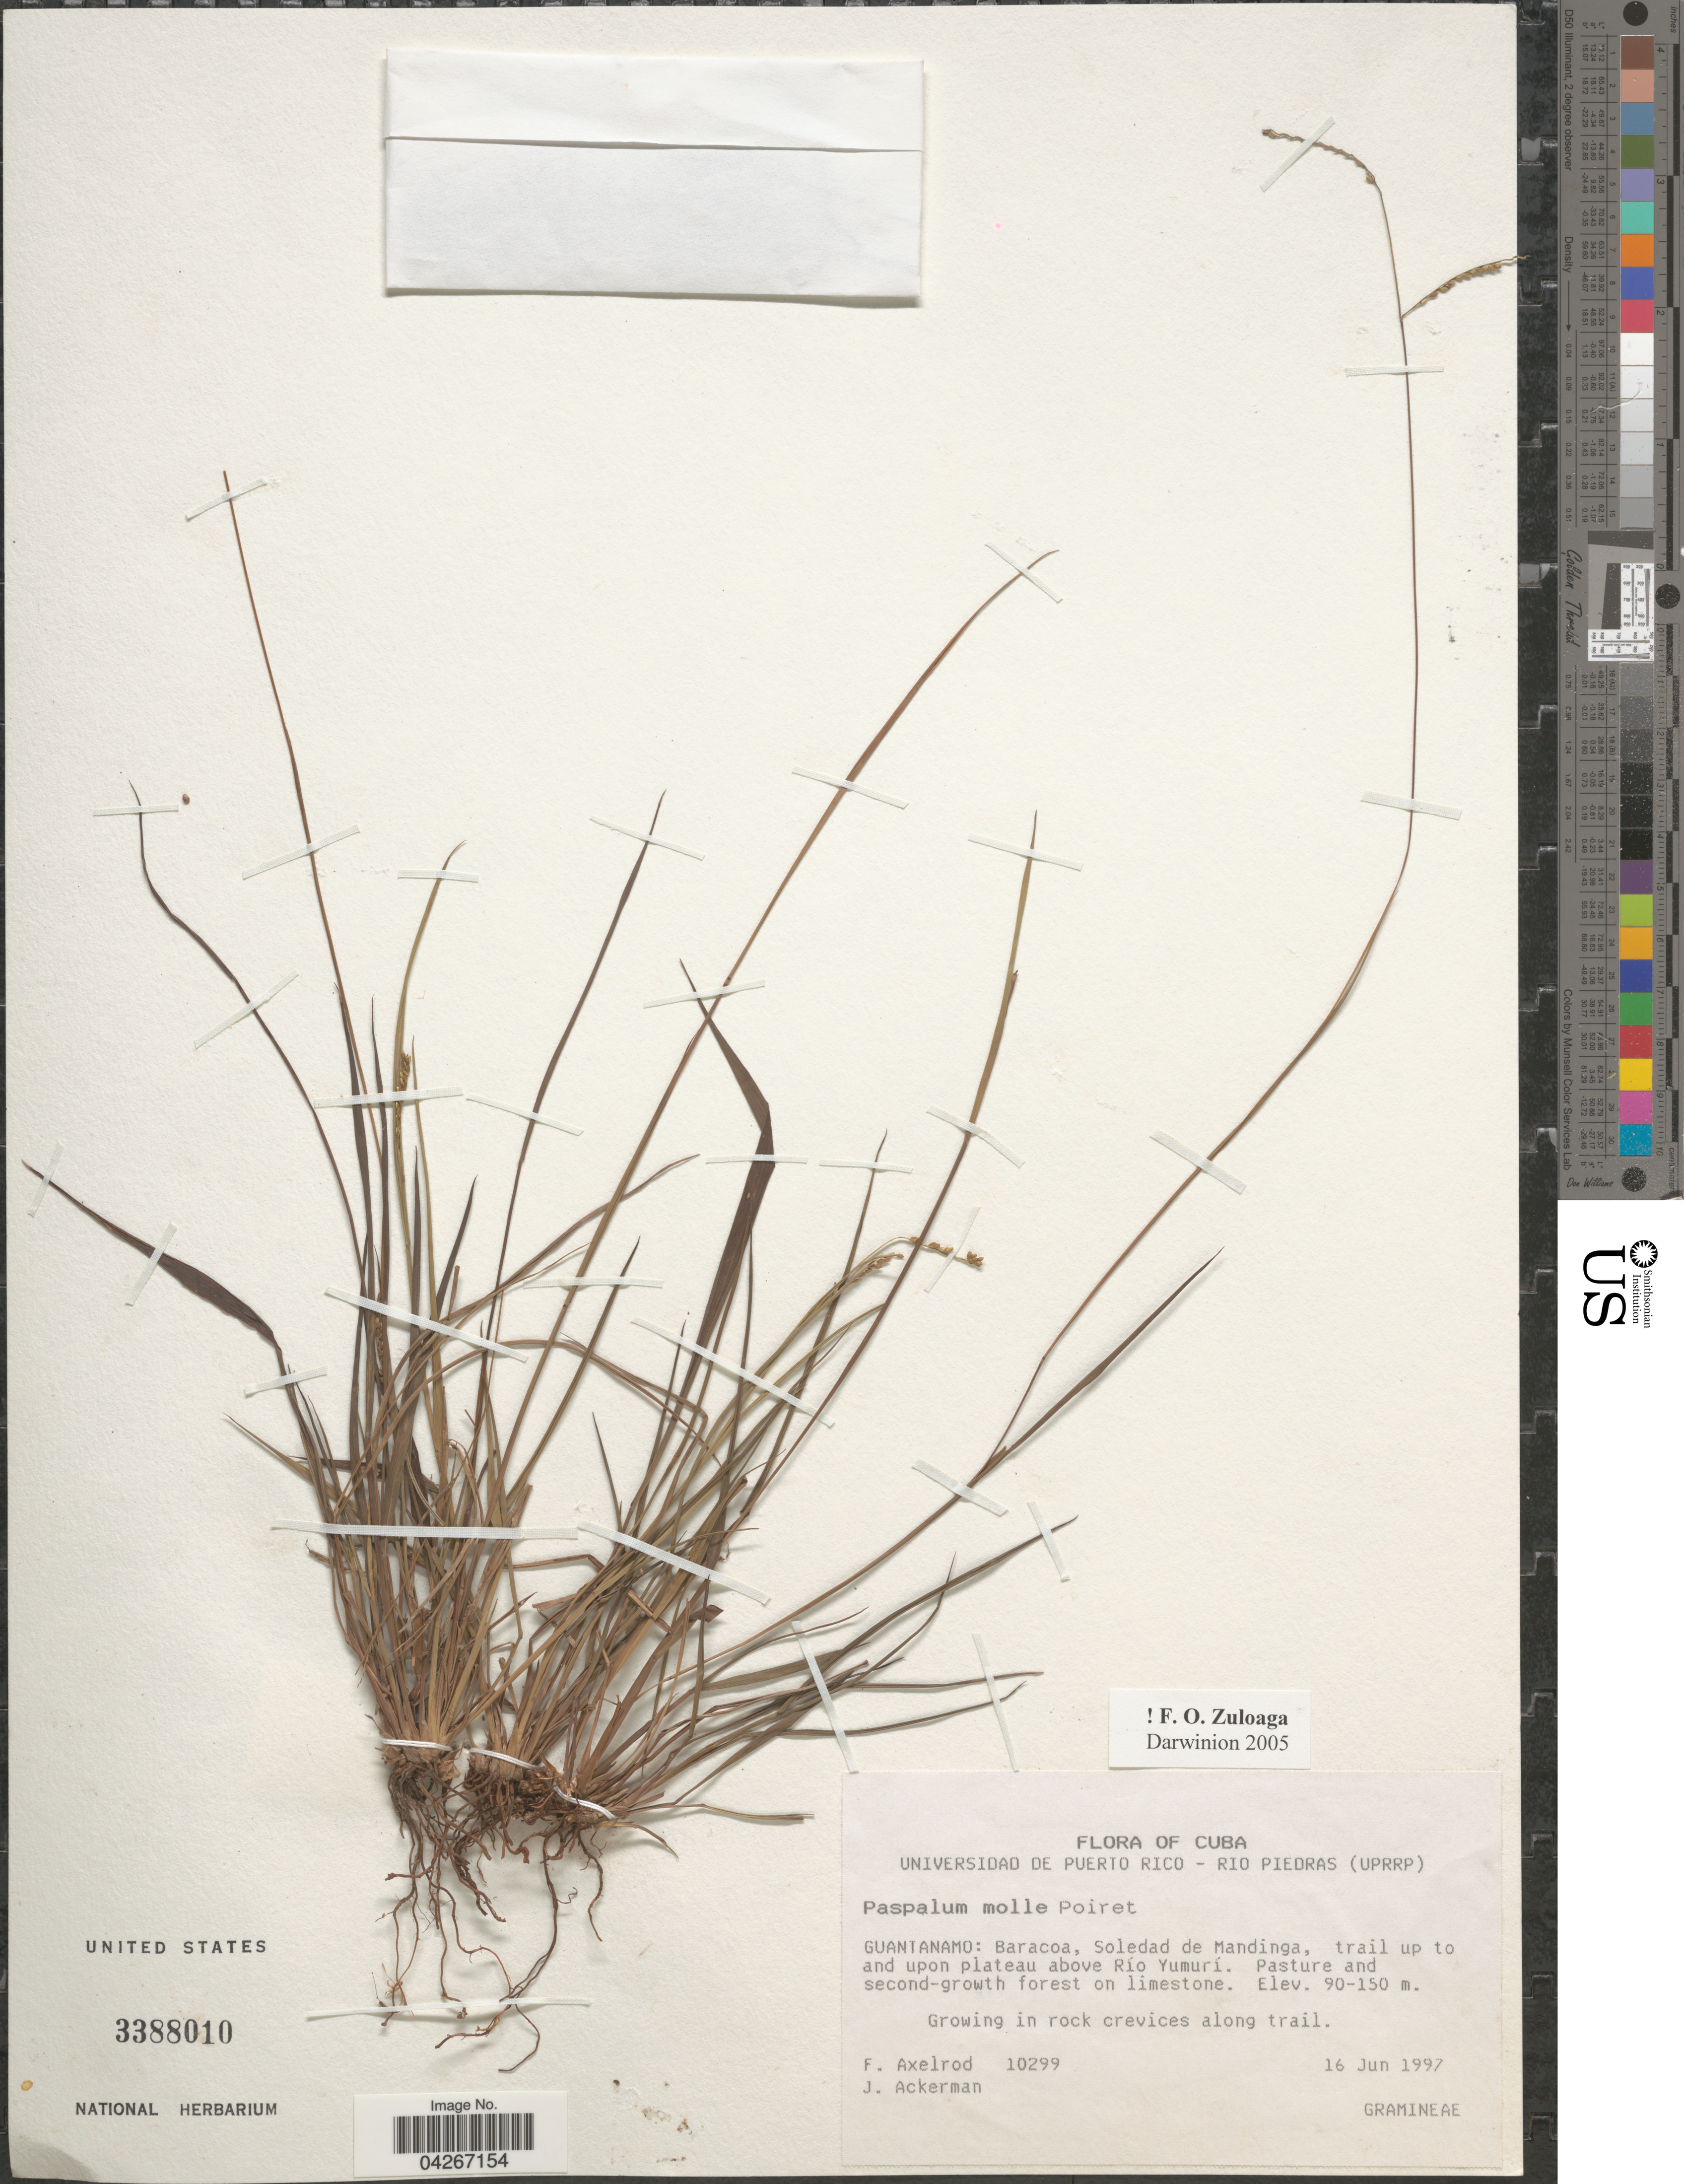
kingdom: Plantae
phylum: Tracheophyta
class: Liliopsida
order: Poales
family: Poaceae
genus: Paspalum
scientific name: Paspalum molle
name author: Poir.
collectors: F. Axelrod & J. Ackerman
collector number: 10299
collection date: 1997-06-16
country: Cuba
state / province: Guantánamo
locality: Baracoa, Soledad de Mandinga, trail up to and upon plateau above Río Yumurí.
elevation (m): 90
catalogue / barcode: US 3388010